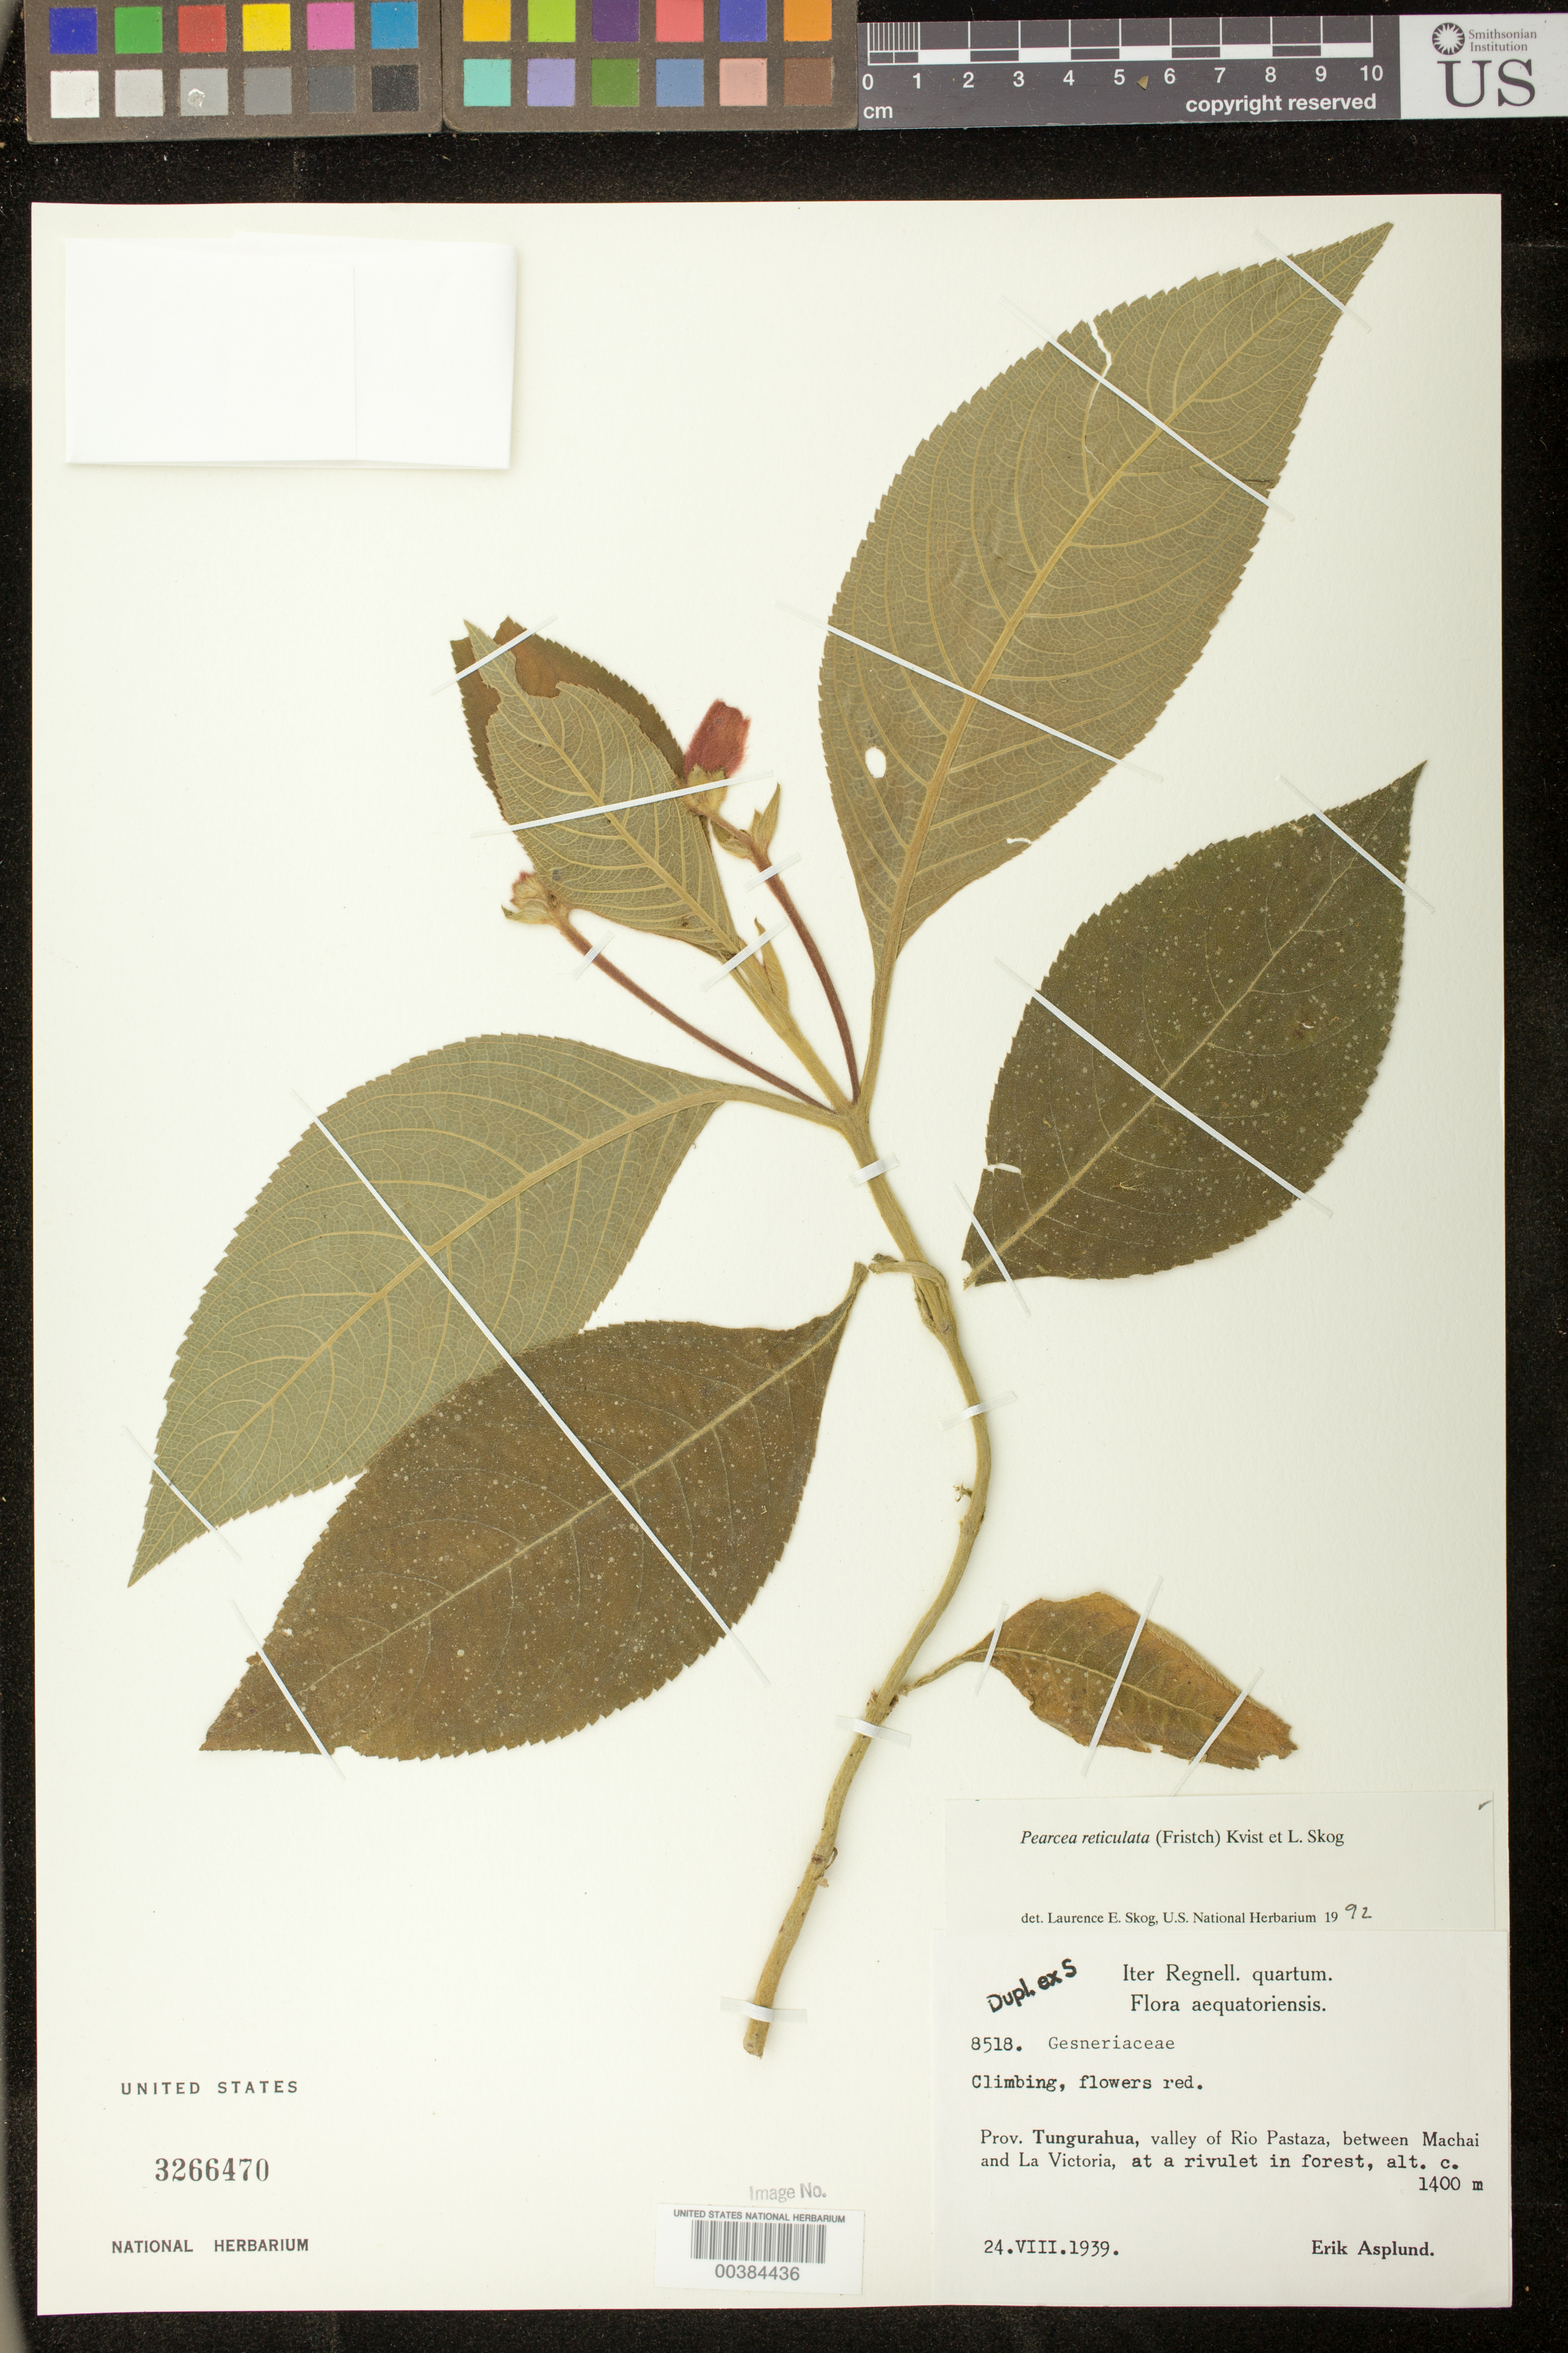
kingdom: Plantae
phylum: Tracheophyta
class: Magnoliopsida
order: Lamiales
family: Gesneriaceae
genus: Pearcea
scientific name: Pearcea reticulata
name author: (Fritsch) L.P. Kvist & L.E. Skog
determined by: Skog, Laurence E.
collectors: E. Asplund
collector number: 8518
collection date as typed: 24 Aug 1939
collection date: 1939-08-24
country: Ecuador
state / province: Tungurahua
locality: valley of Rio Pastaza, between Machai and La Victoria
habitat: at a rivulet in forest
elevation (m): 1400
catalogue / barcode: US 3266470